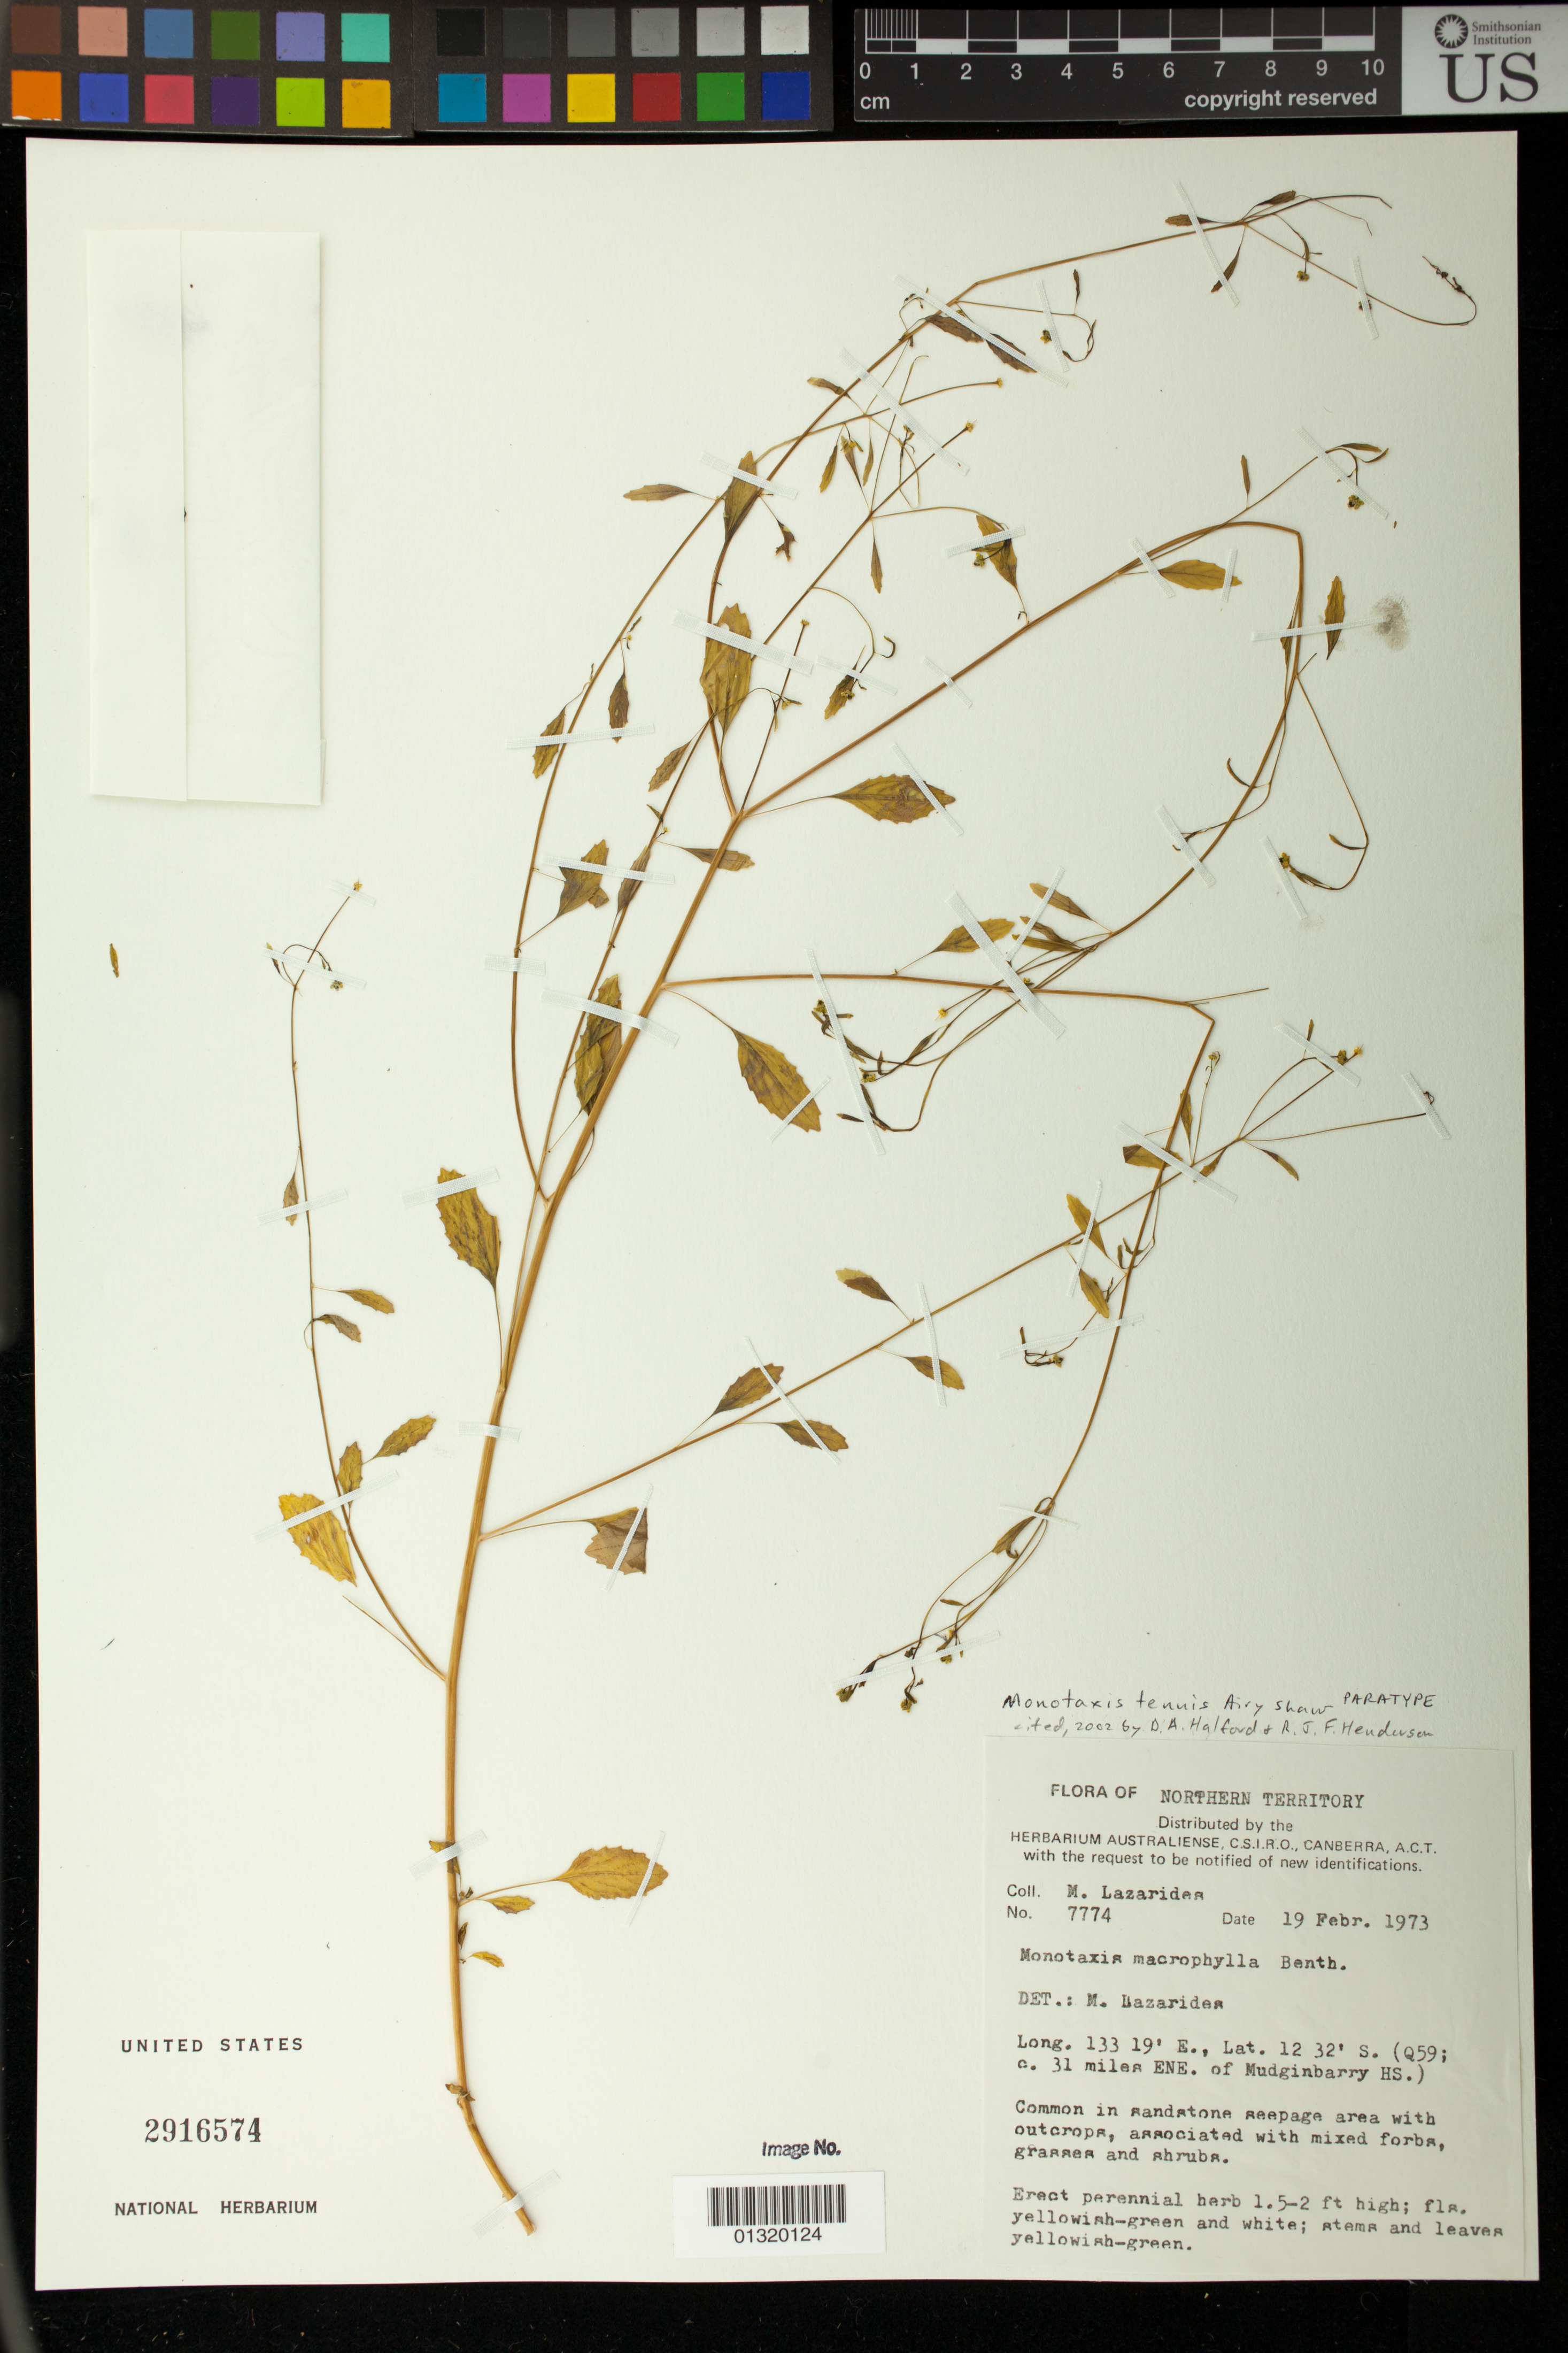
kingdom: Plantae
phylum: Tracheophyta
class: Magnoliopsida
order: Malpighiales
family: Euphorbiaceae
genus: Monotaxis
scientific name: Monotaxis tenuis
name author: Airy Shaw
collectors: M. Lazarides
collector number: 7774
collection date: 1973-02-19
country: Australia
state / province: Northern Territory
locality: c. 31 miles ENE. of Mudginbarry (Mudginberri) H.S.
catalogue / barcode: US 2916574